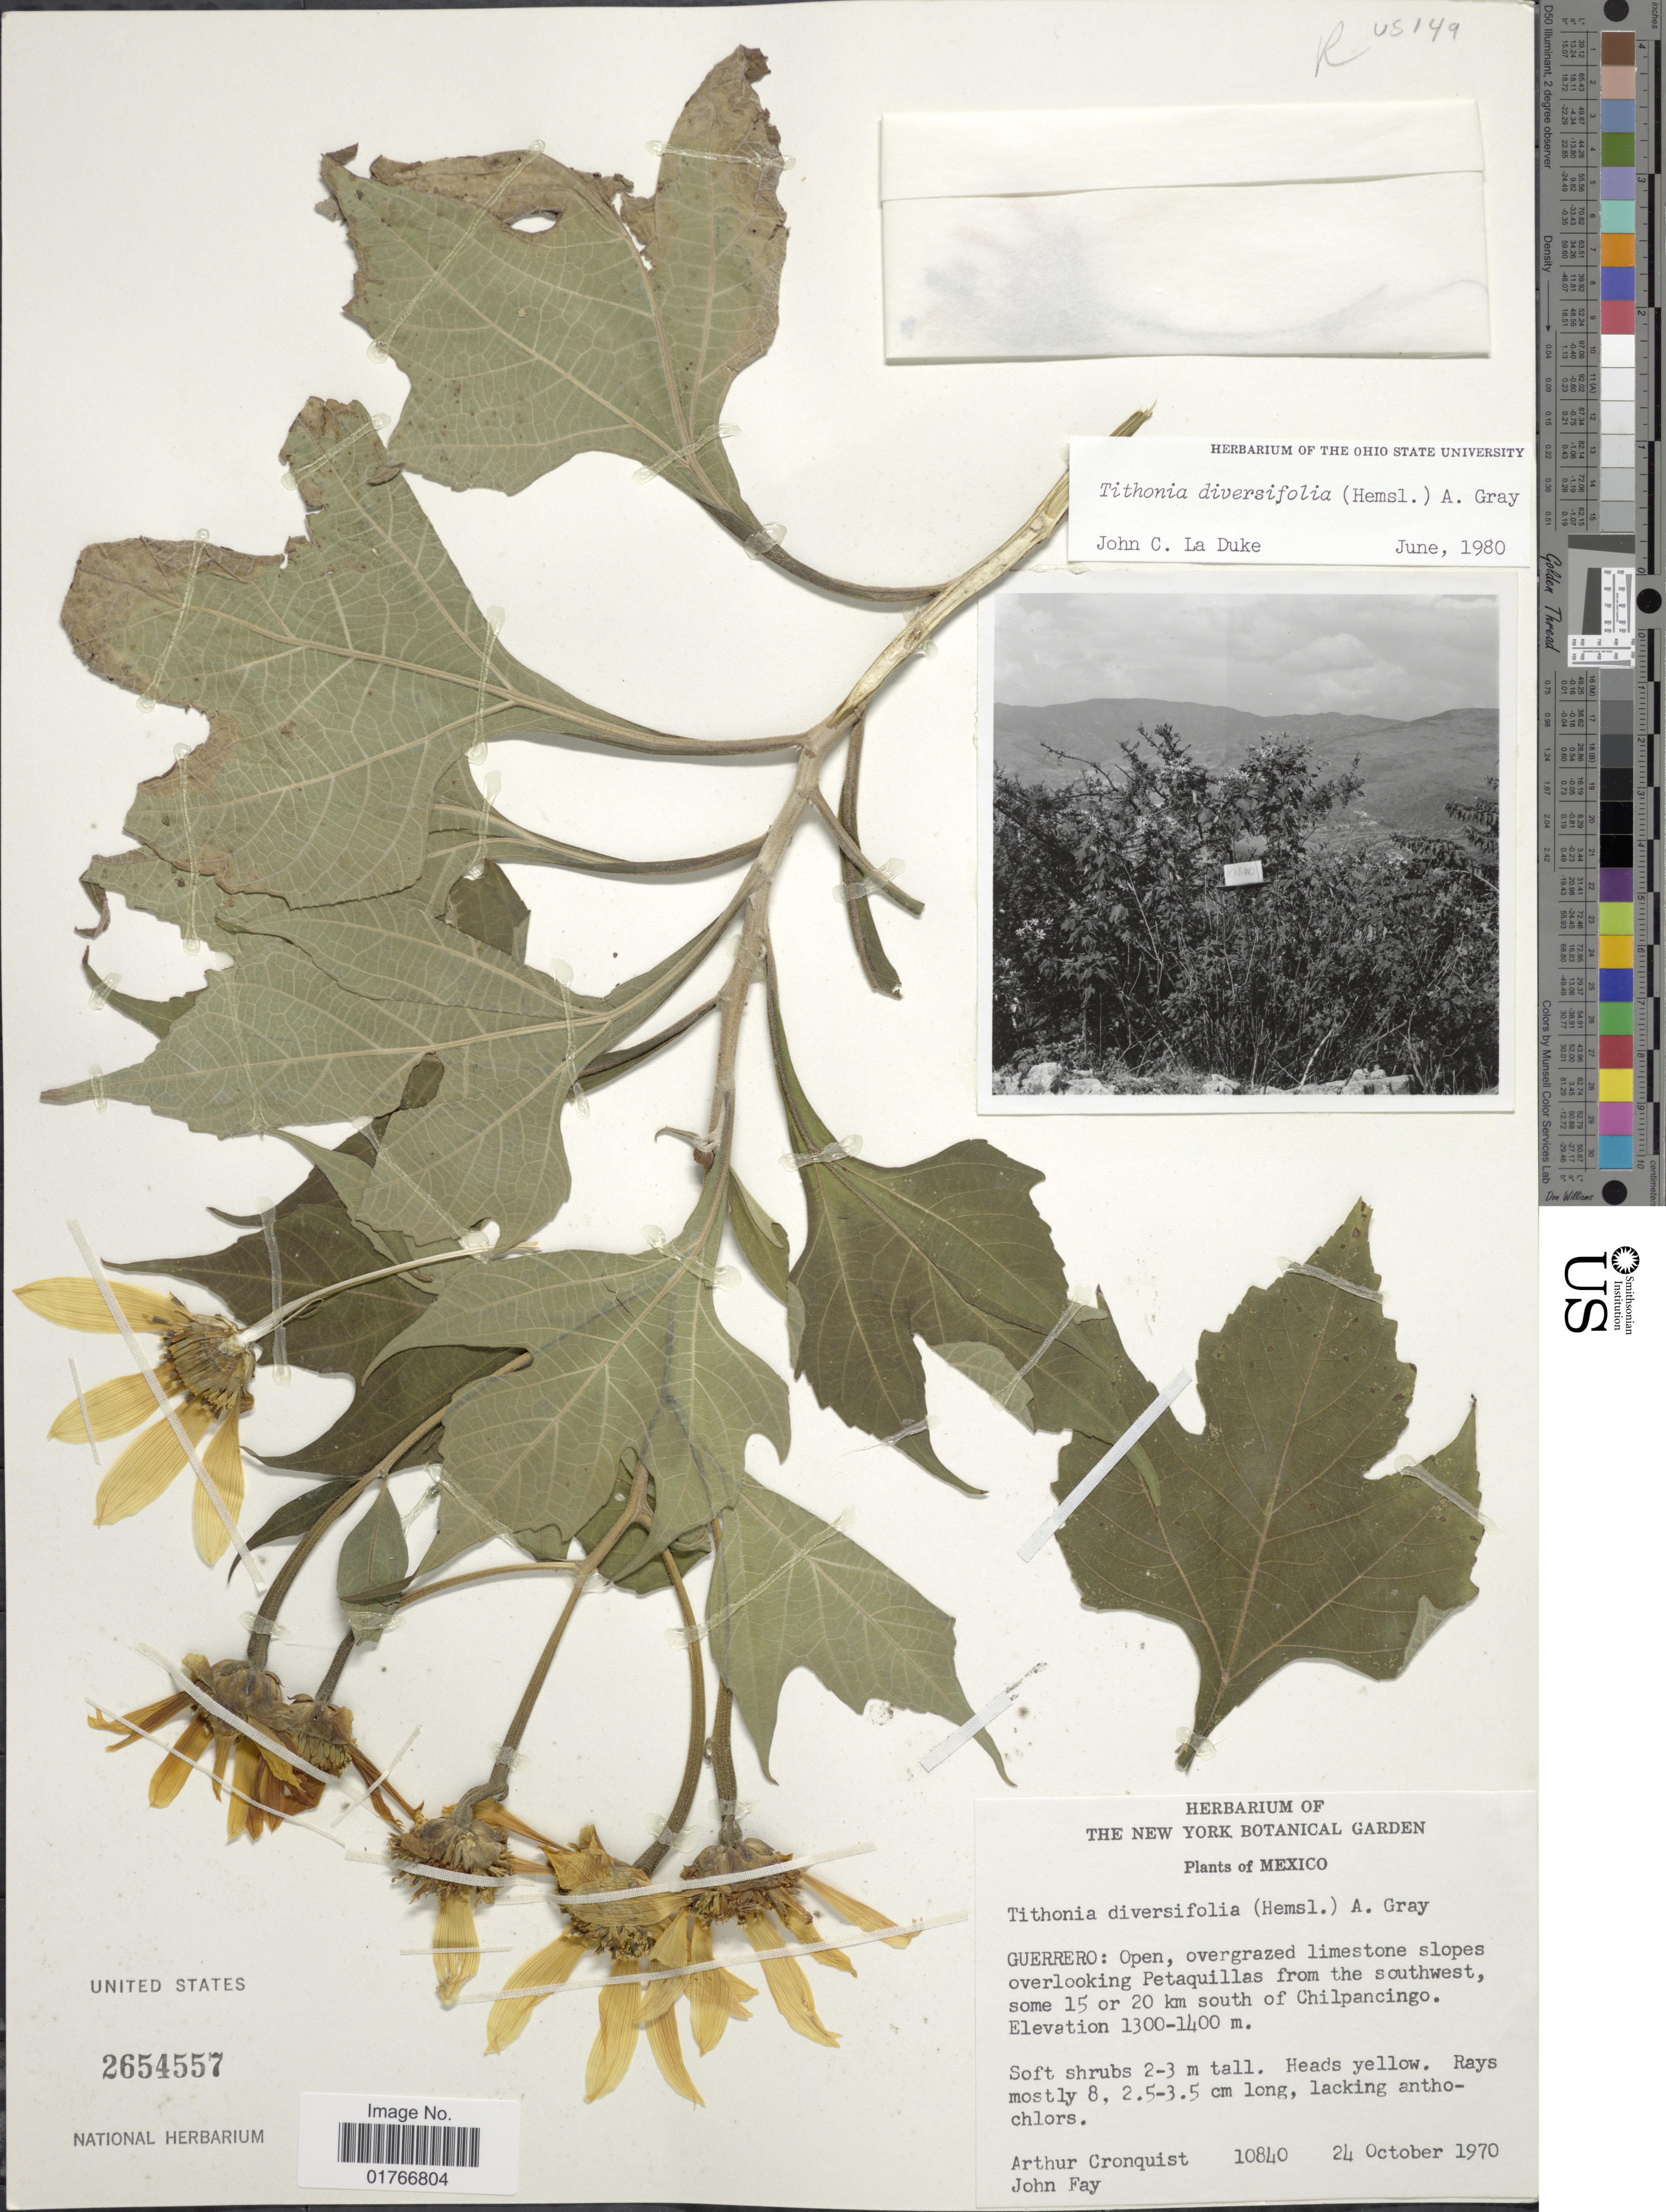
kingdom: Plantae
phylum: Tracheophyta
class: Magnoliopsida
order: Asterales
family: Asteraceae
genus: Tithonia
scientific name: Tithonia diversifolia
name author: (Hemsl.) A. Gray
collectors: A. J. Cronquist & J. M. Fay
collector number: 10840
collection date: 1970-10-24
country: Mexico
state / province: Guerrero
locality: Slopes overlooking Petaquillas from the southwest, some 15 or 20 km south of Chilpancingo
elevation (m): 1300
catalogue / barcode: US 2654557